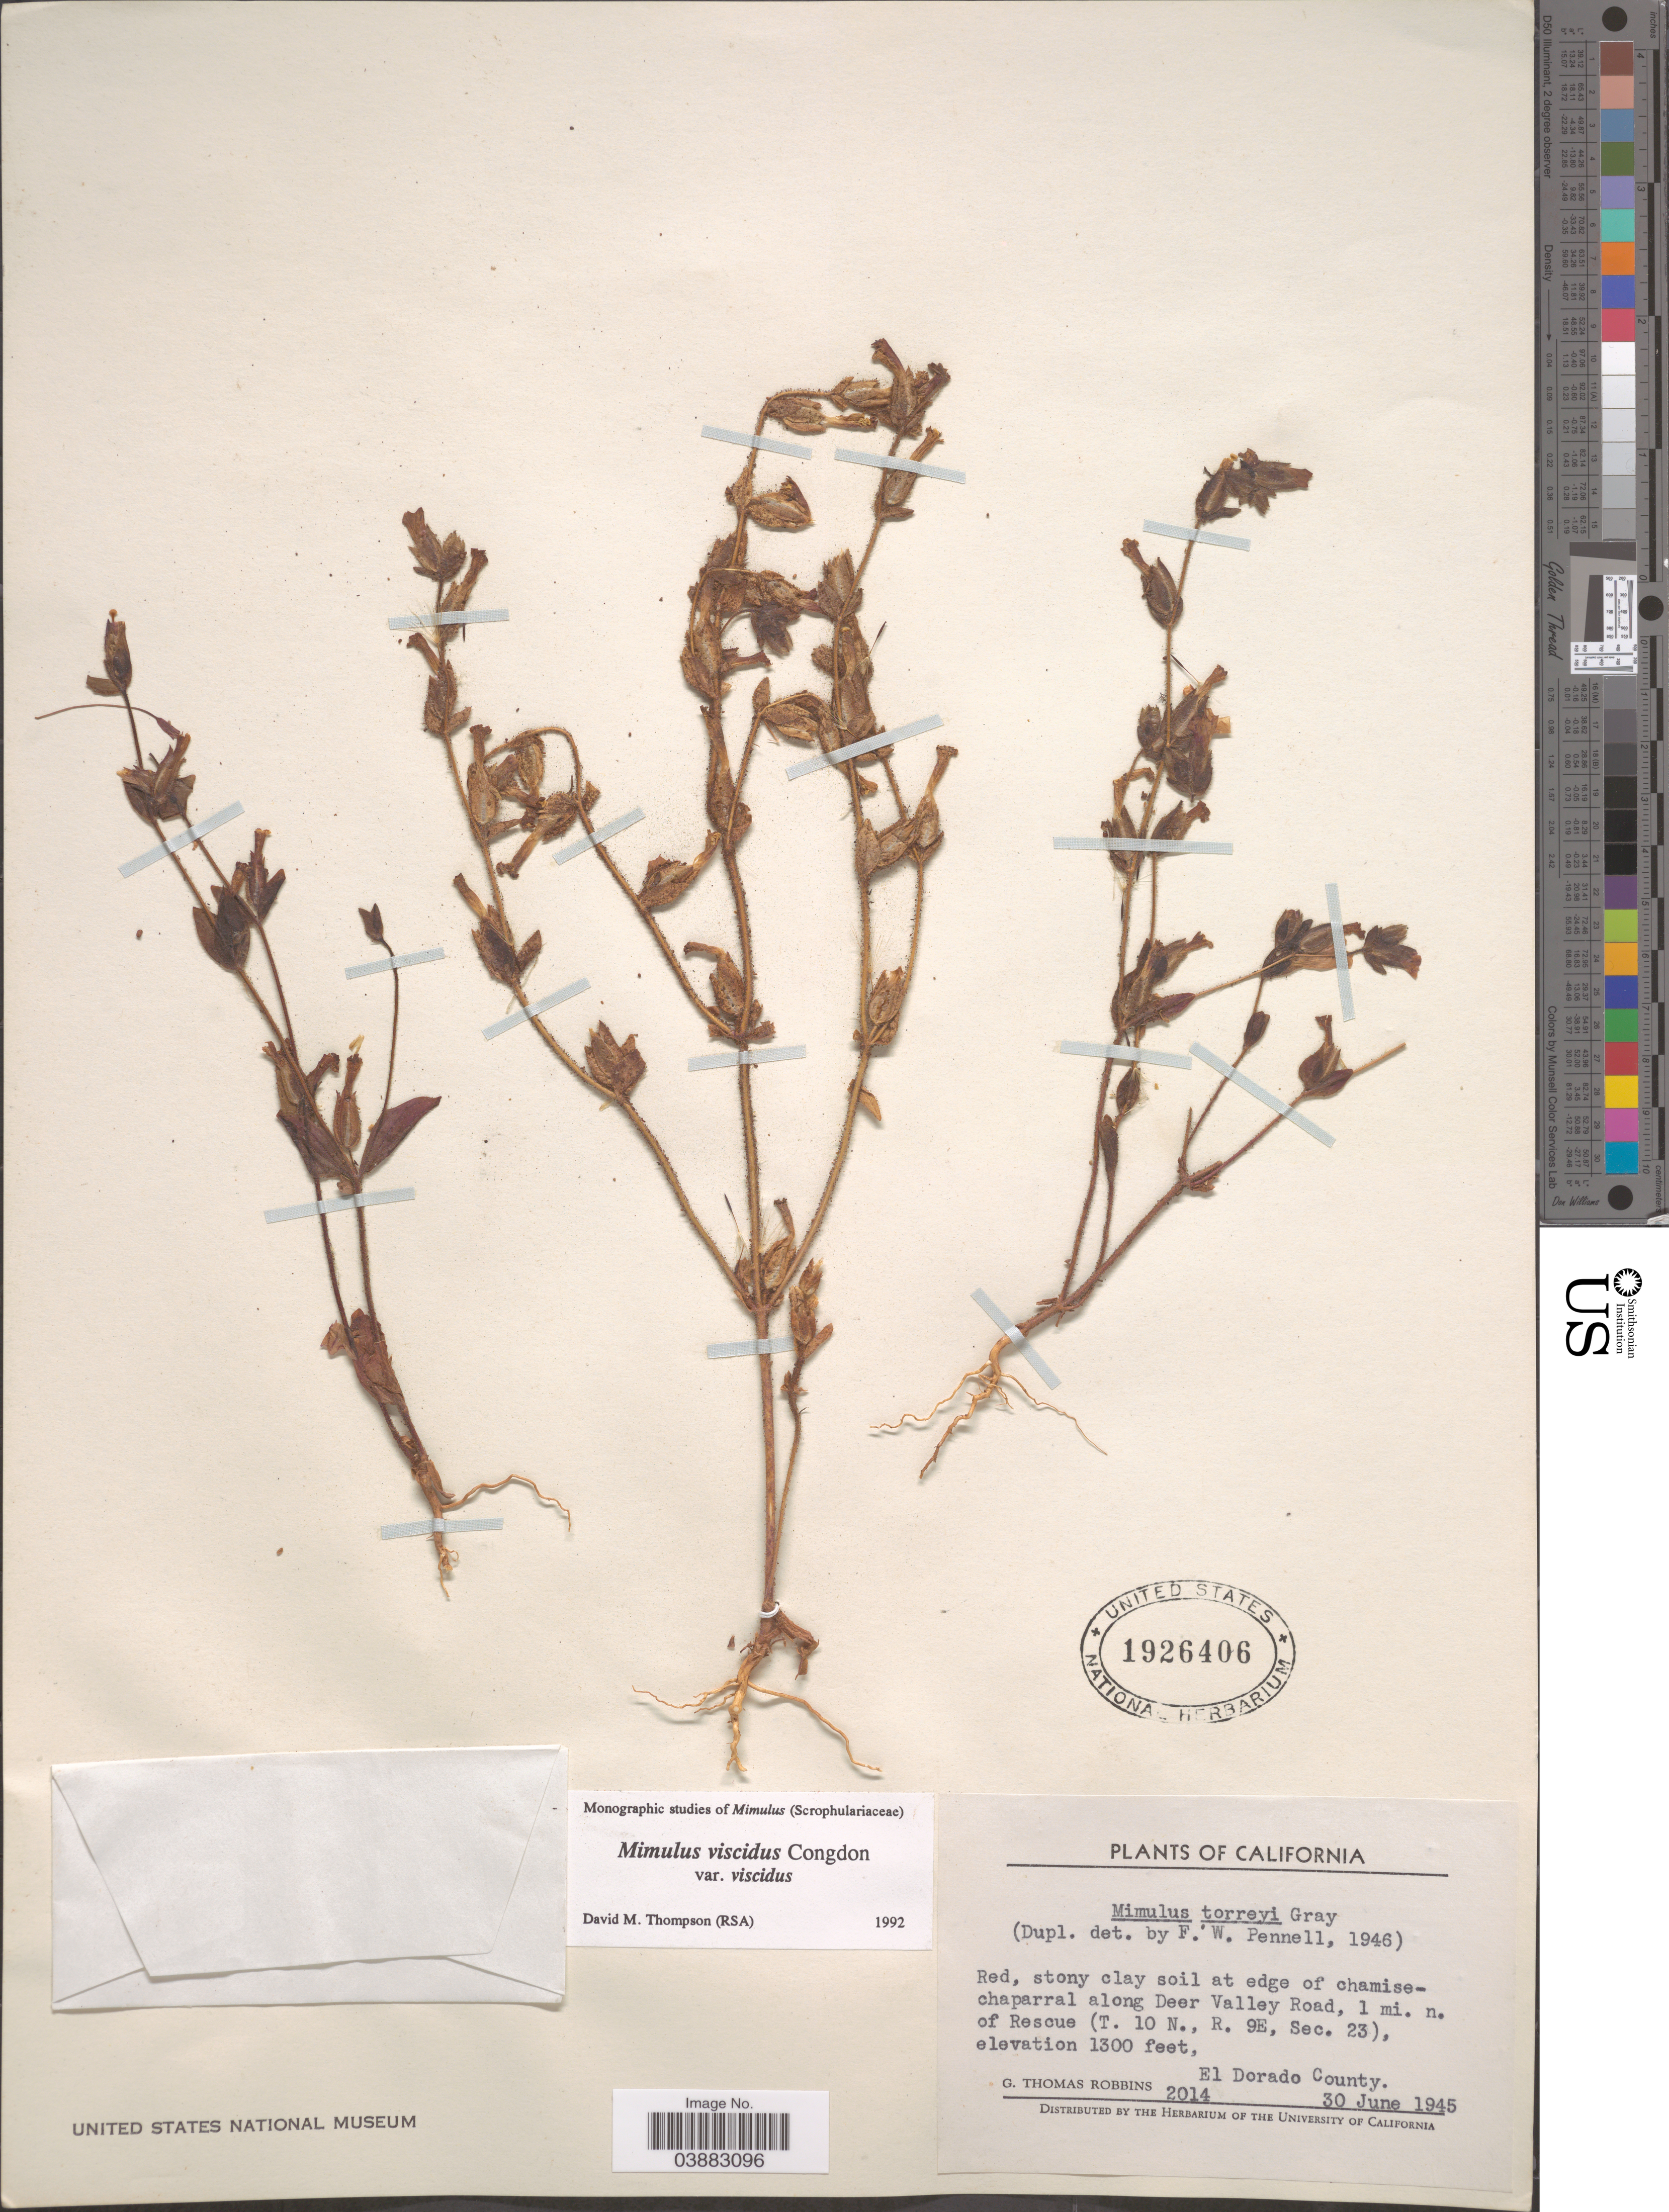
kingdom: Plantae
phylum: Tracheophyta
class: Magnoliopsida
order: Lamiales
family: Phrymaceae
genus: Mimulus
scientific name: Mimulus viscidus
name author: Congdon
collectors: G. T. Robbins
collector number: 2014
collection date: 1945-06-30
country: United States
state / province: California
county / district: El Dorado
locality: Red, stony clay soil at edge of chamise-chaparral along Deer Valley Road, 1 mi. n. of Rescue (T. 10 N., R. 9E, Sec. 23), El Dorado County.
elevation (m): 396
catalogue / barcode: US 1926406